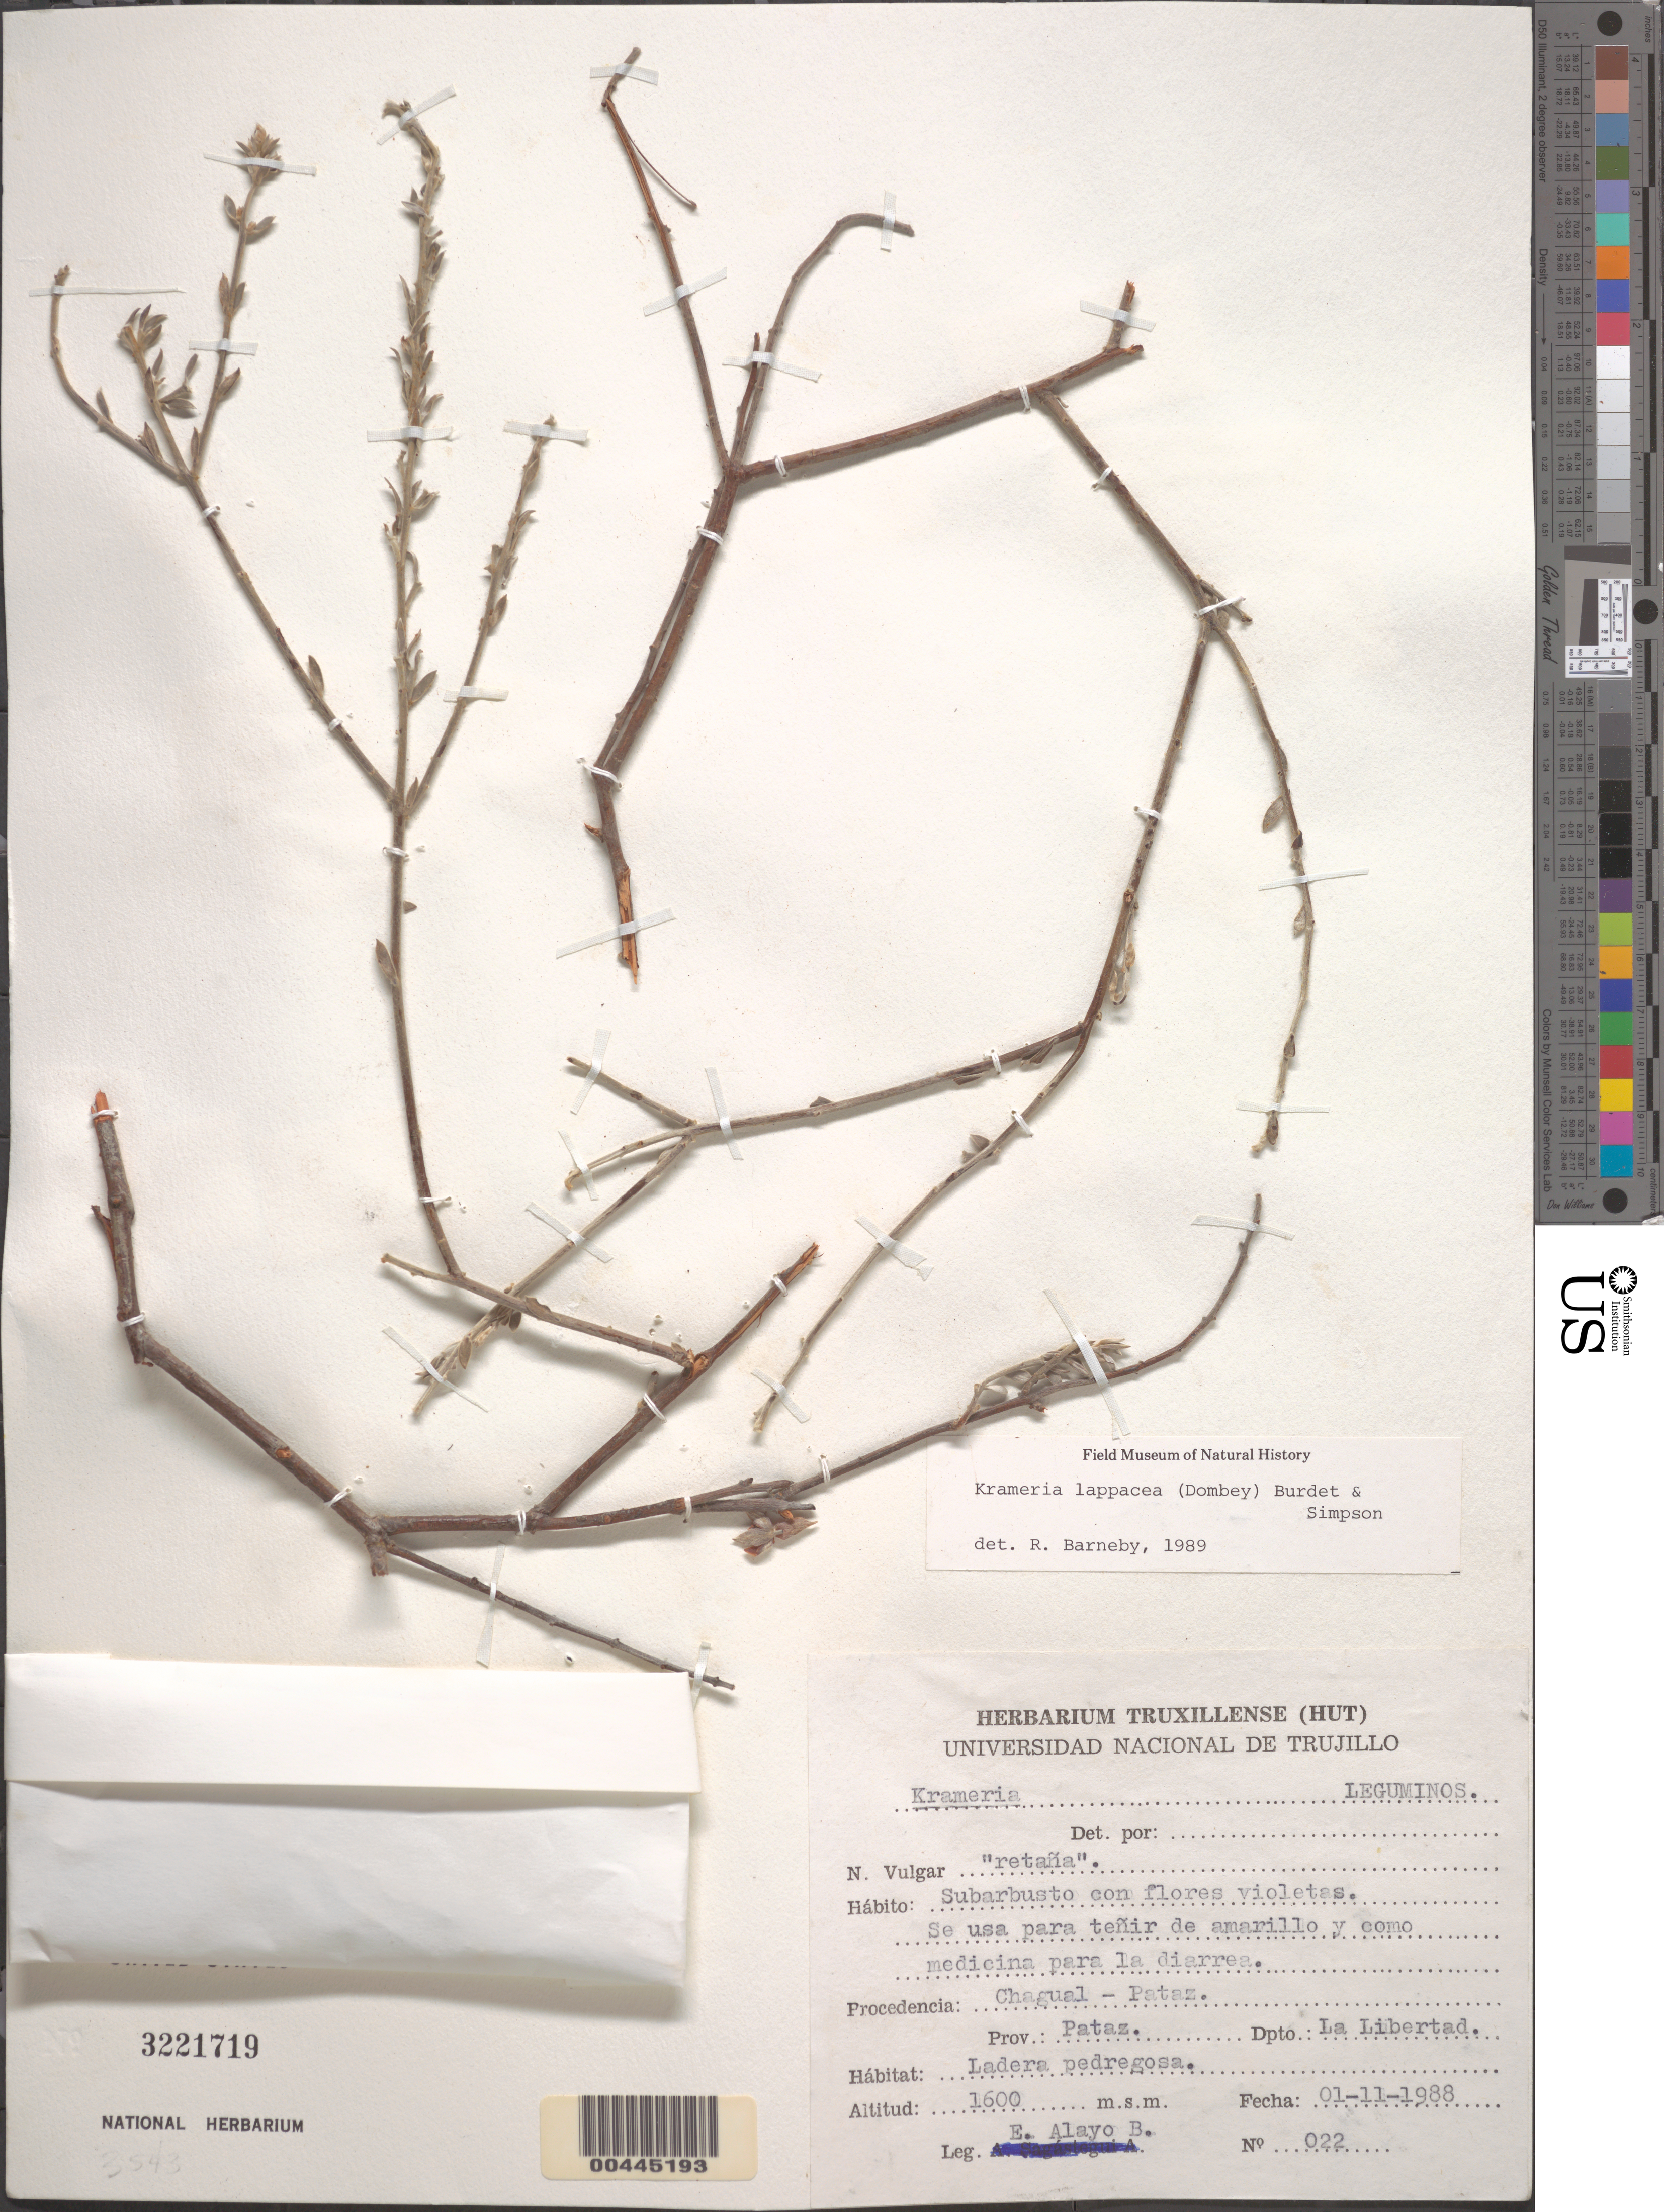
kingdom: Plantae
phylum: Tracheophyta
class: Magnoliopsida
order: Zygophyllales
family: Krameriaceae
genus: Krameria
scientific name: Krameria lappacea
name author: (Dombey) Burdet & B.B. Simpson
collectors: E. Alayo B.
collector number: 22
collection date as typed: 01 Nov 1988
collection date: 1988-11-01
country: Peru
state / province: La Libertad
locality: Chagual - pataz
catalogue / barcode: US 3221719